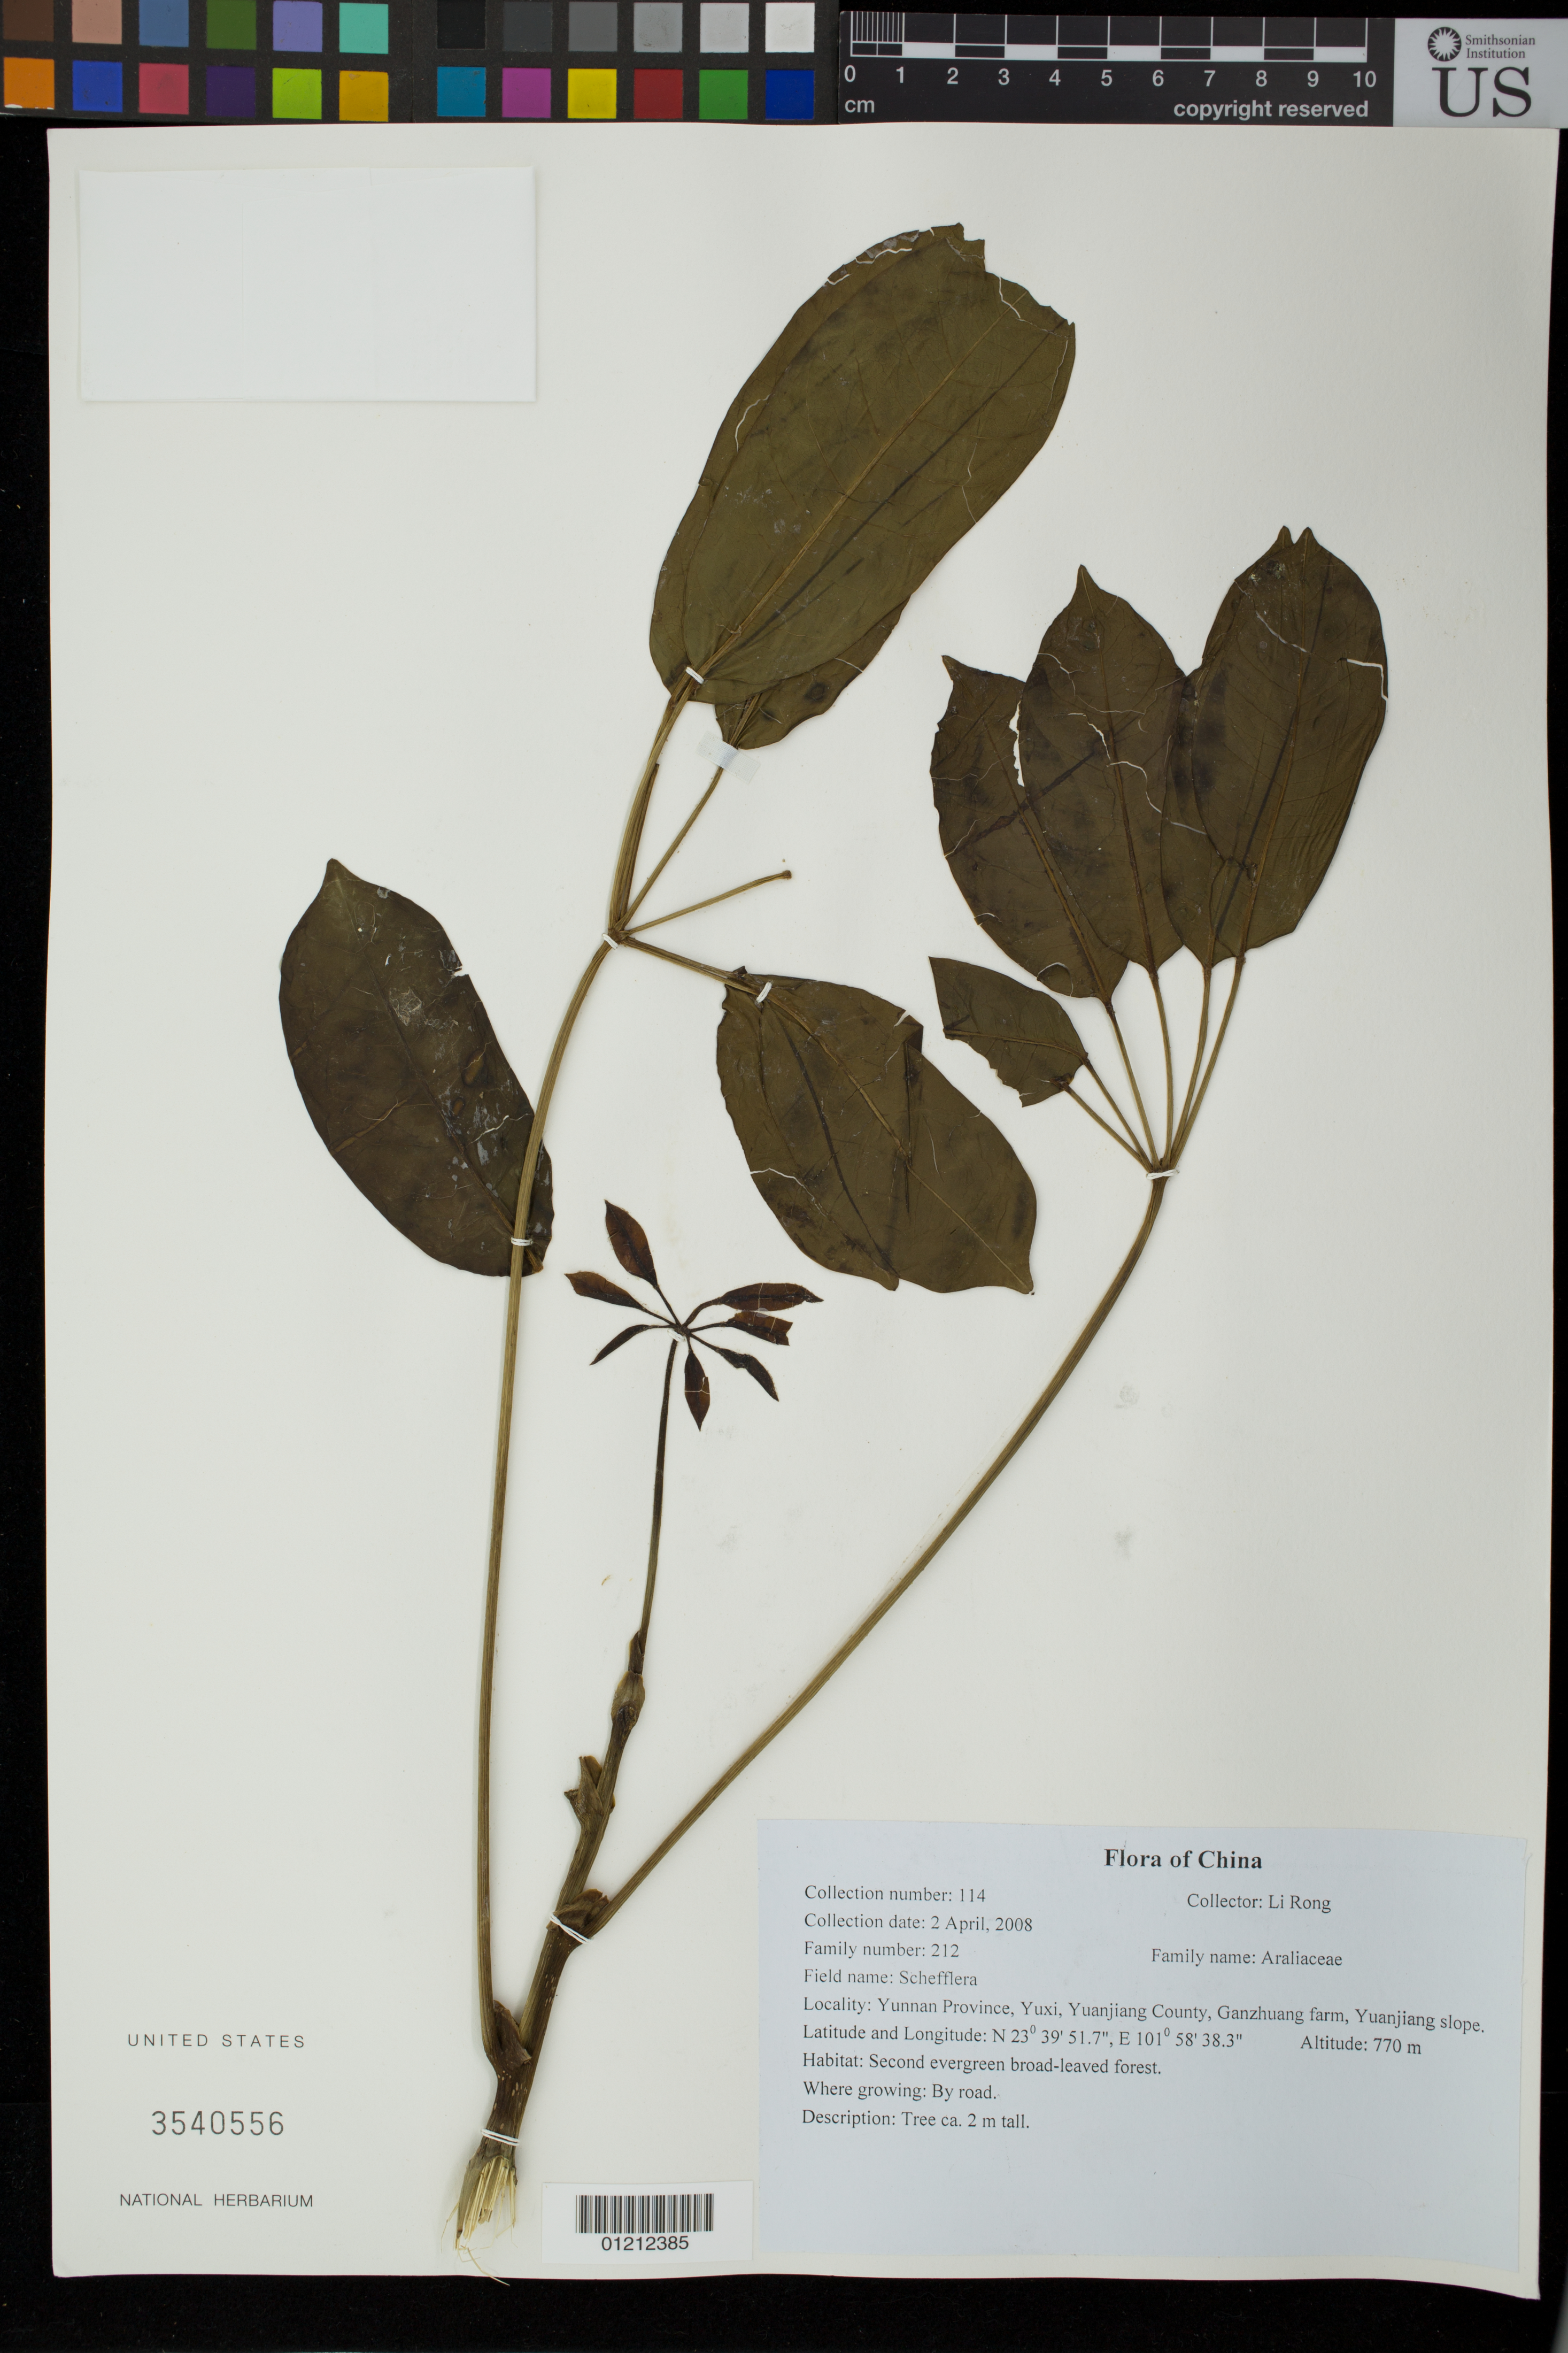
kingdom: Plantae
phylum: Tracheophyta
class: Magnoliopsida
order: Apiales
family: Araliaceae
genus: Schefflera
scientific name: Schefflera sp.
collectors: R. Li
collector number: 114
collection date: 2008-04-02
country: China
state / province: Yunnan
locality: Yuxi, Yuanjiang County, Ganzhuang farm, Yuanjiang slope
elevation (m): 770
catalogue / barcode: US 3540556